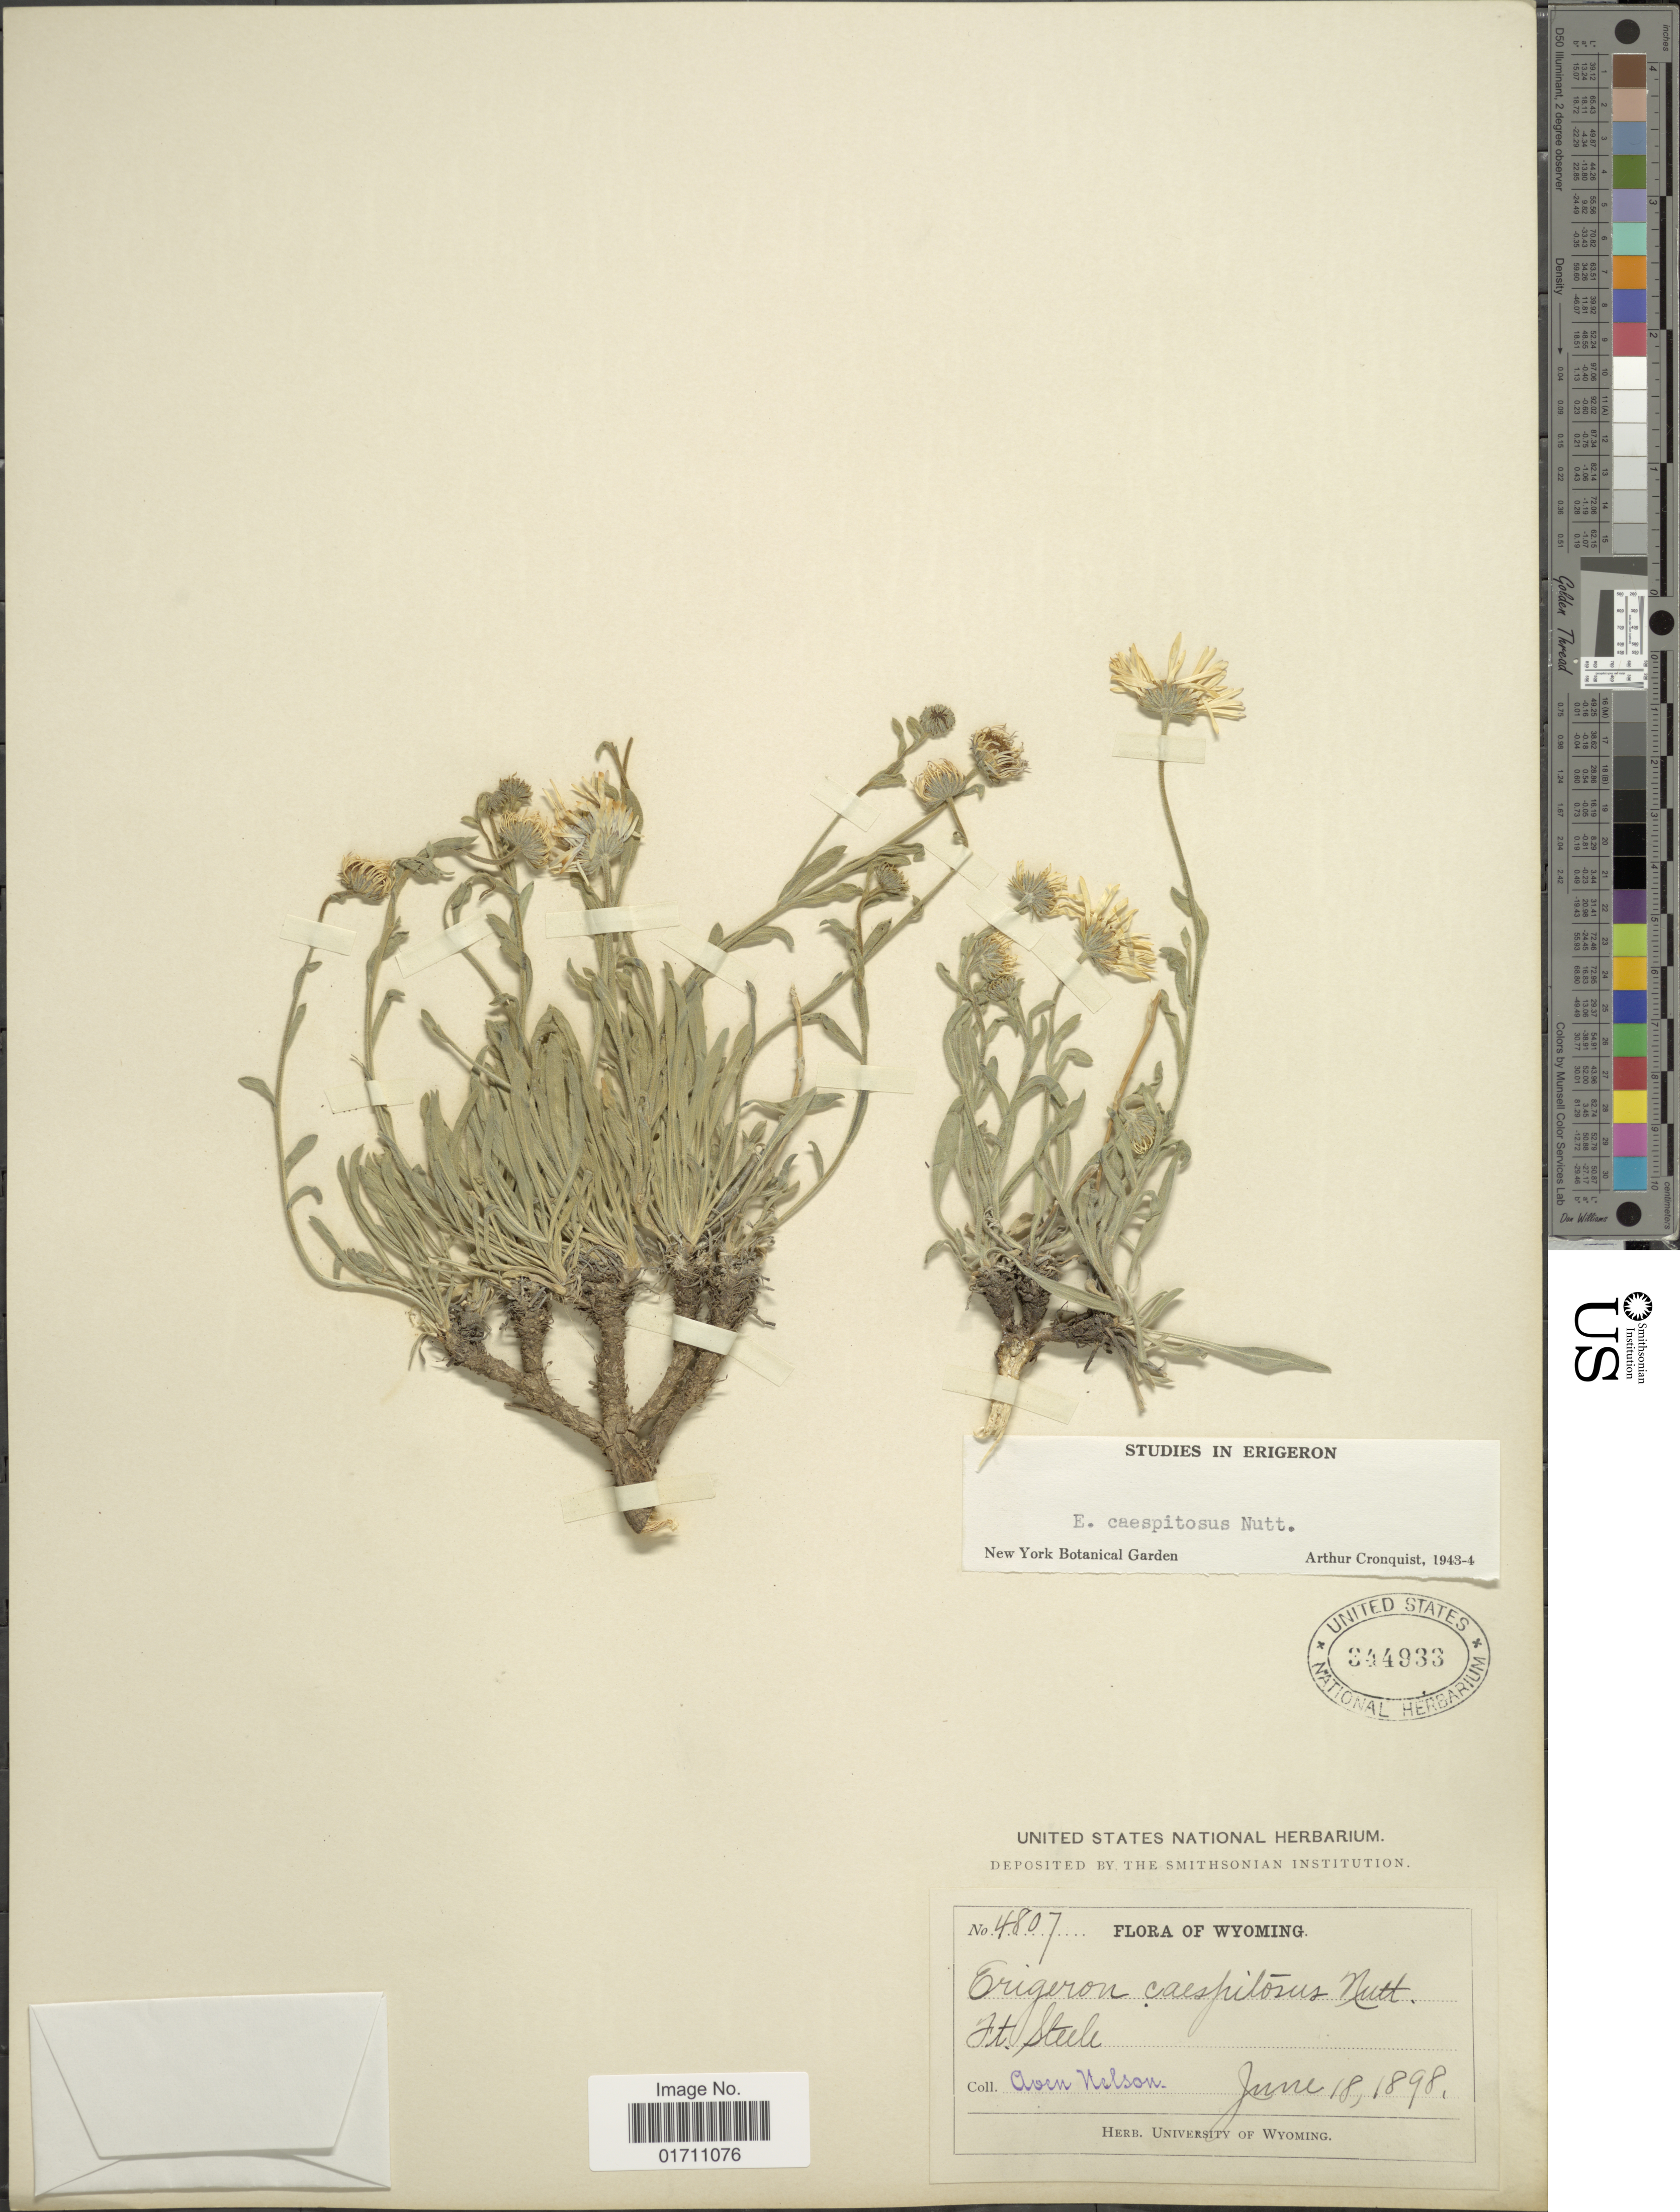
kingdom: Plantae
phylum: Tracheophyta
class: Magnoliopsida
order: Asterales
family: Asteraceae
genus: Erigeron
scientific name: Erigeron caespitosus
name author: Nutt.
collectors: A. Nelson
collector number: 4807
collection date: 1898-06-18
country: United States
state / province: Wyoming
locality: Ft Steele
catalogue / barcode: US 344933